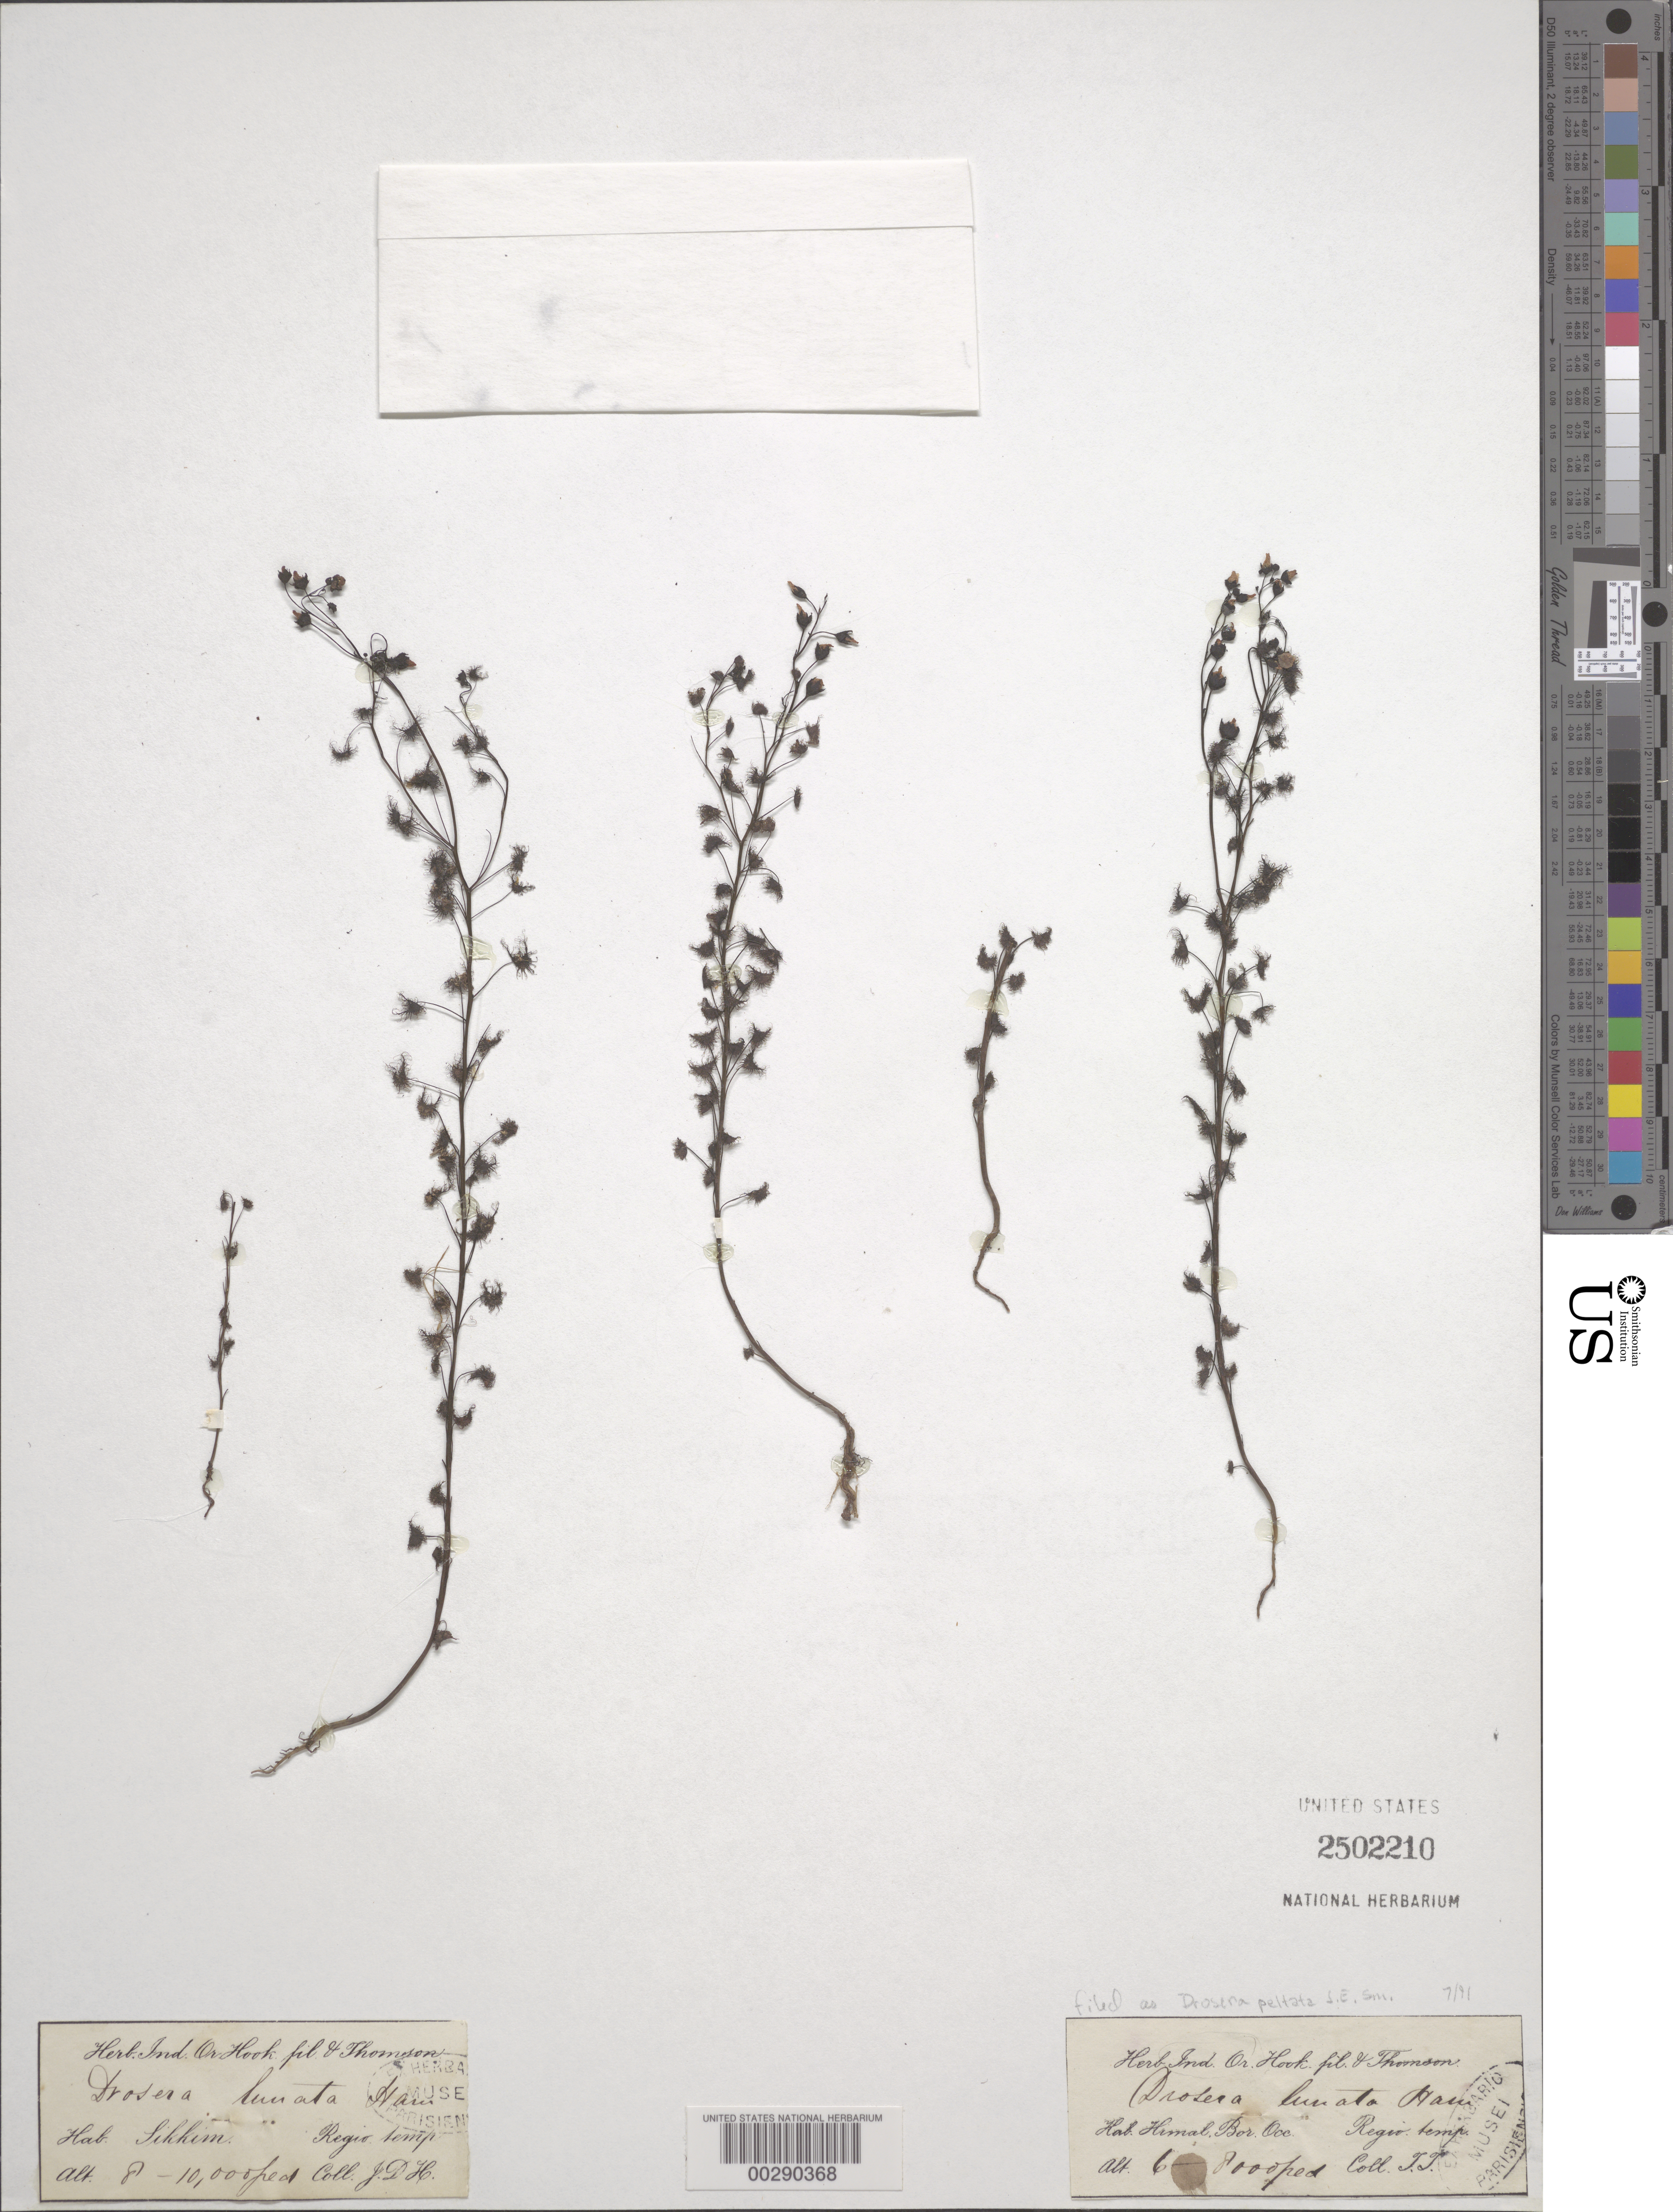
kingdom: Plantae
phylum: Tracheophyta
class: Magnoliopsida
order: Caryophyllales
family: Droseraceae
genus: Drosera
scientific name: Drosera peltata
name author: Sm. ex Willd.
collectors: J. D. Hooker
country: India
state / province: Sikkim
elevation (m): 3048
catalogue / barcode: US 2502210